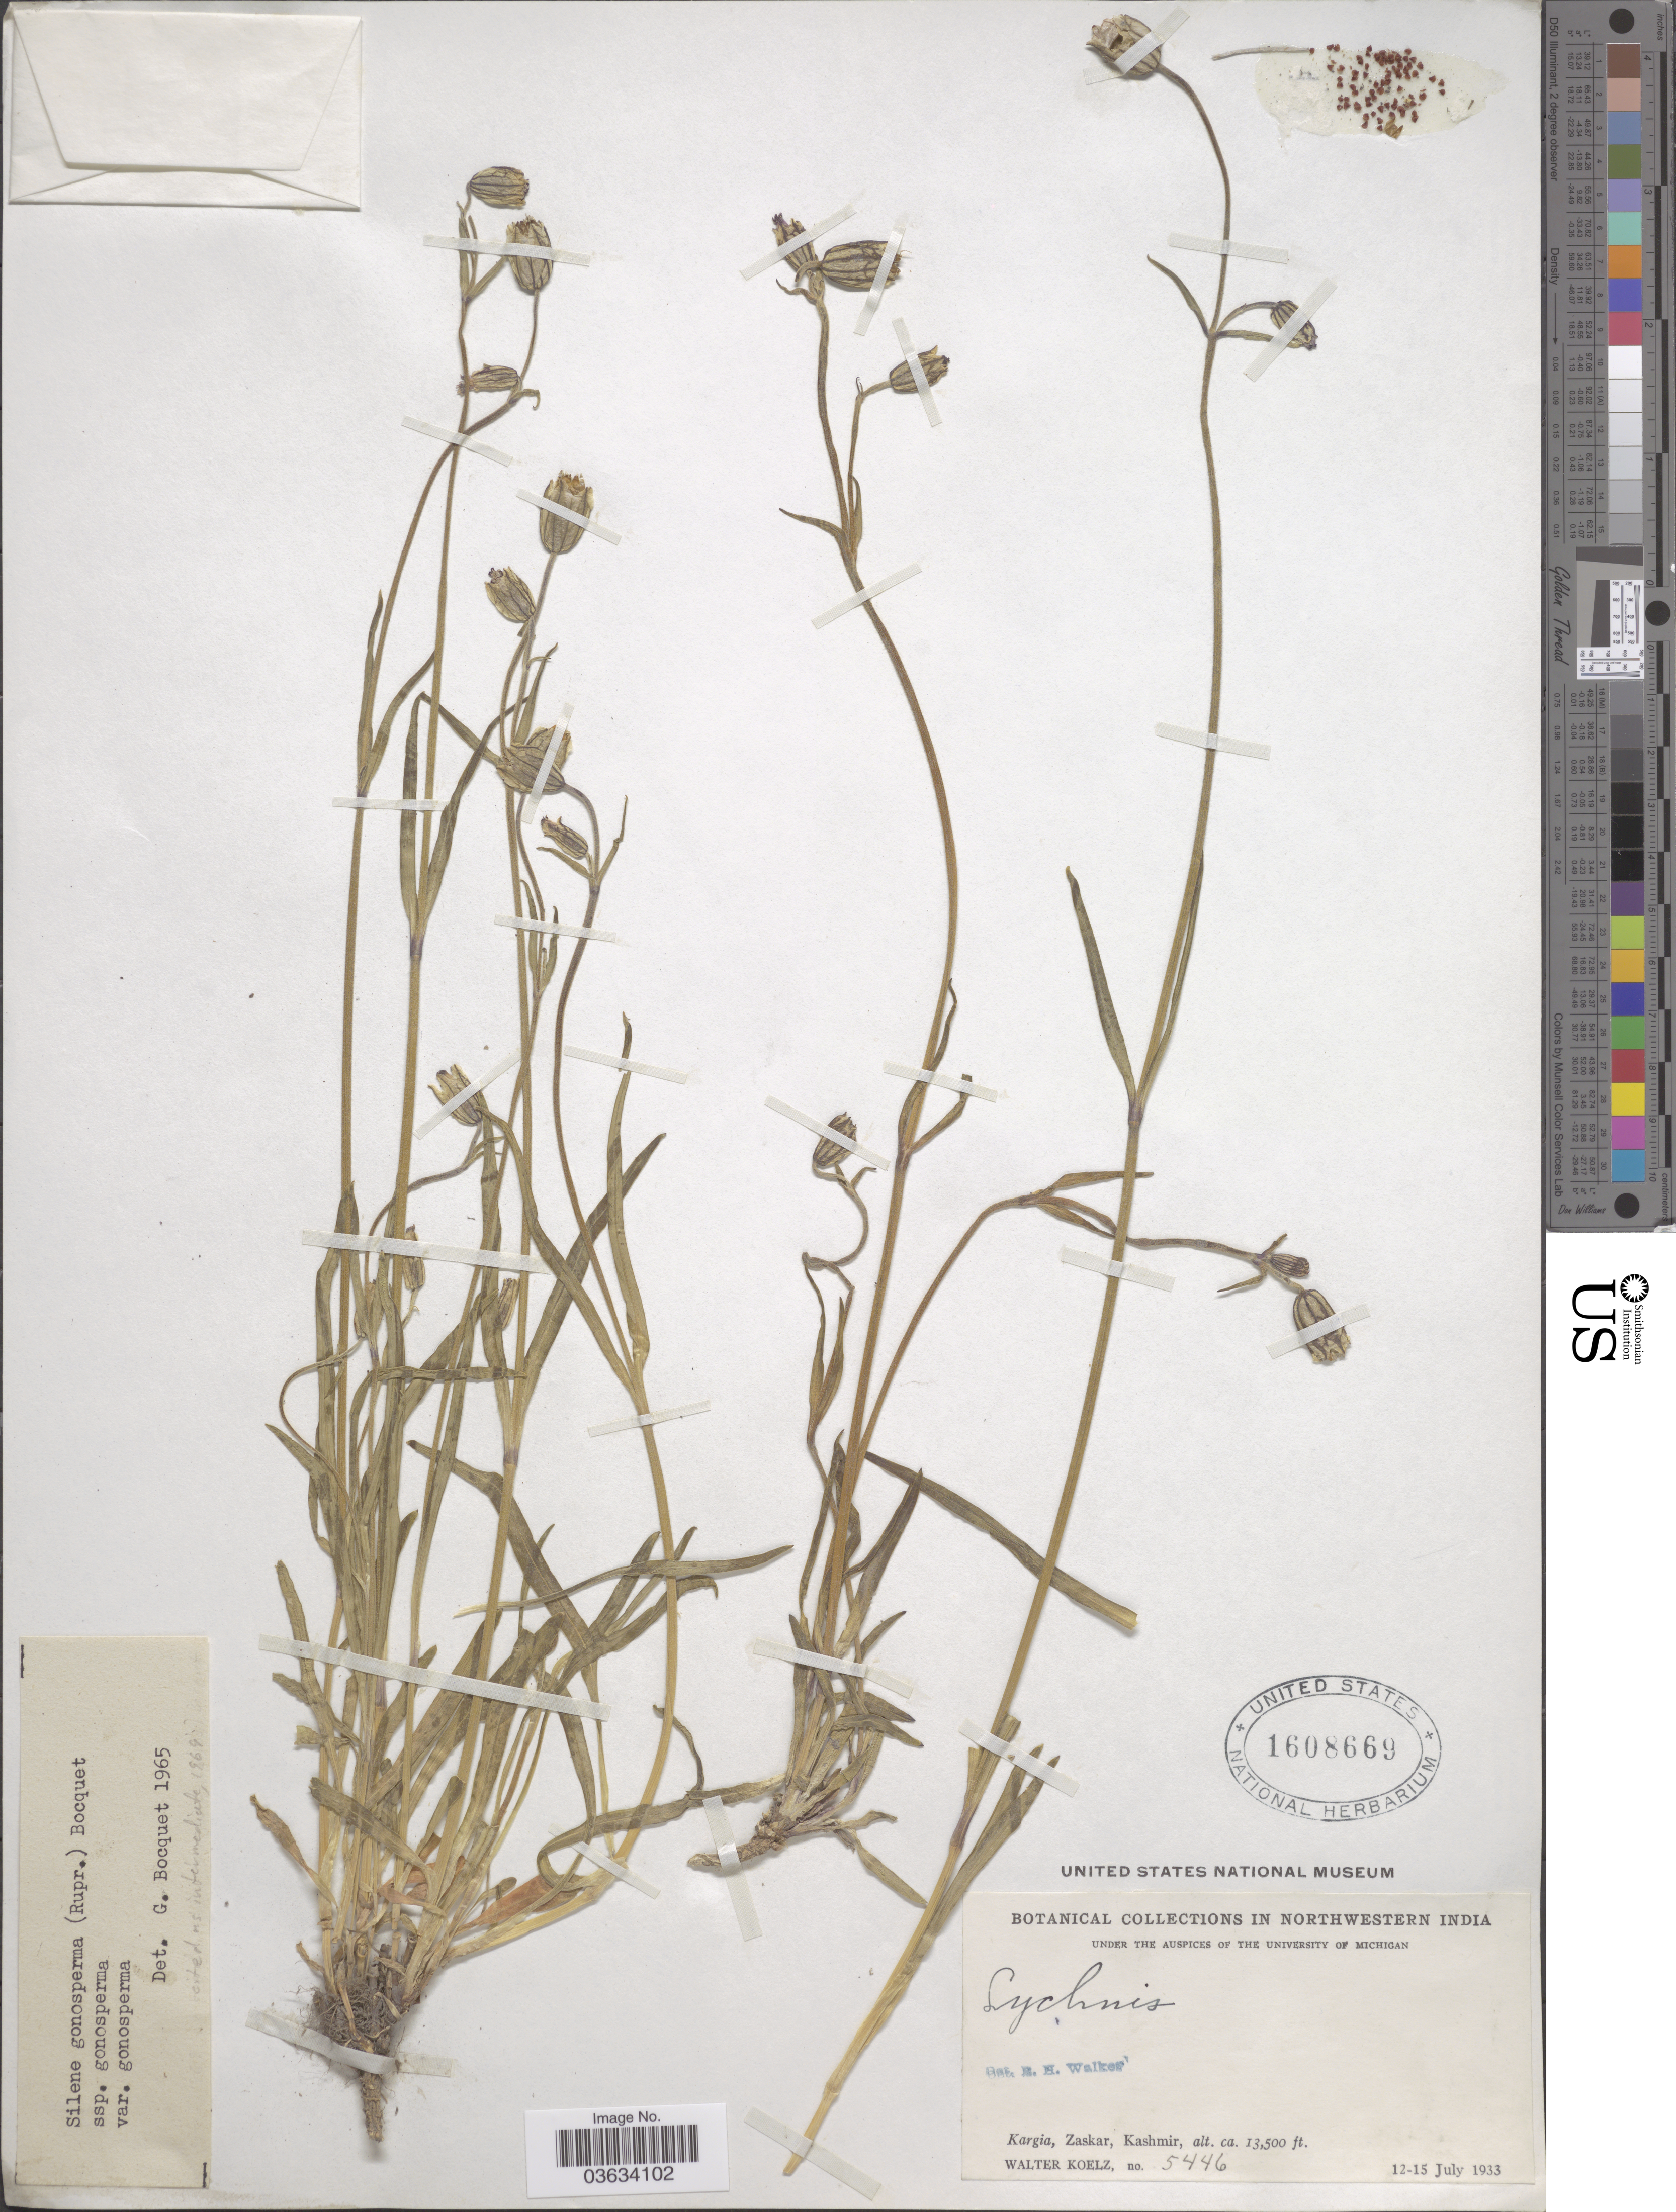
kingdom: Plantae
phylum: Tracheophyta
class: Magnoliopsida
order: Caryophyllales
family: Caryophyllaceae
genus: Silene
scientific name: Silene gonosperma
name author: (Rupr.) Bocquet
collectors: W. N. Koelz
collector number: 5446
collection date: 1933-07-12/1933-07-15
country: India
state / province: Jammu and Kashmir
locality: Northwestern India. Kargia, Zaskar, Kashmir.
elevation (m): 4115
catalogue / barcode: US 1608669